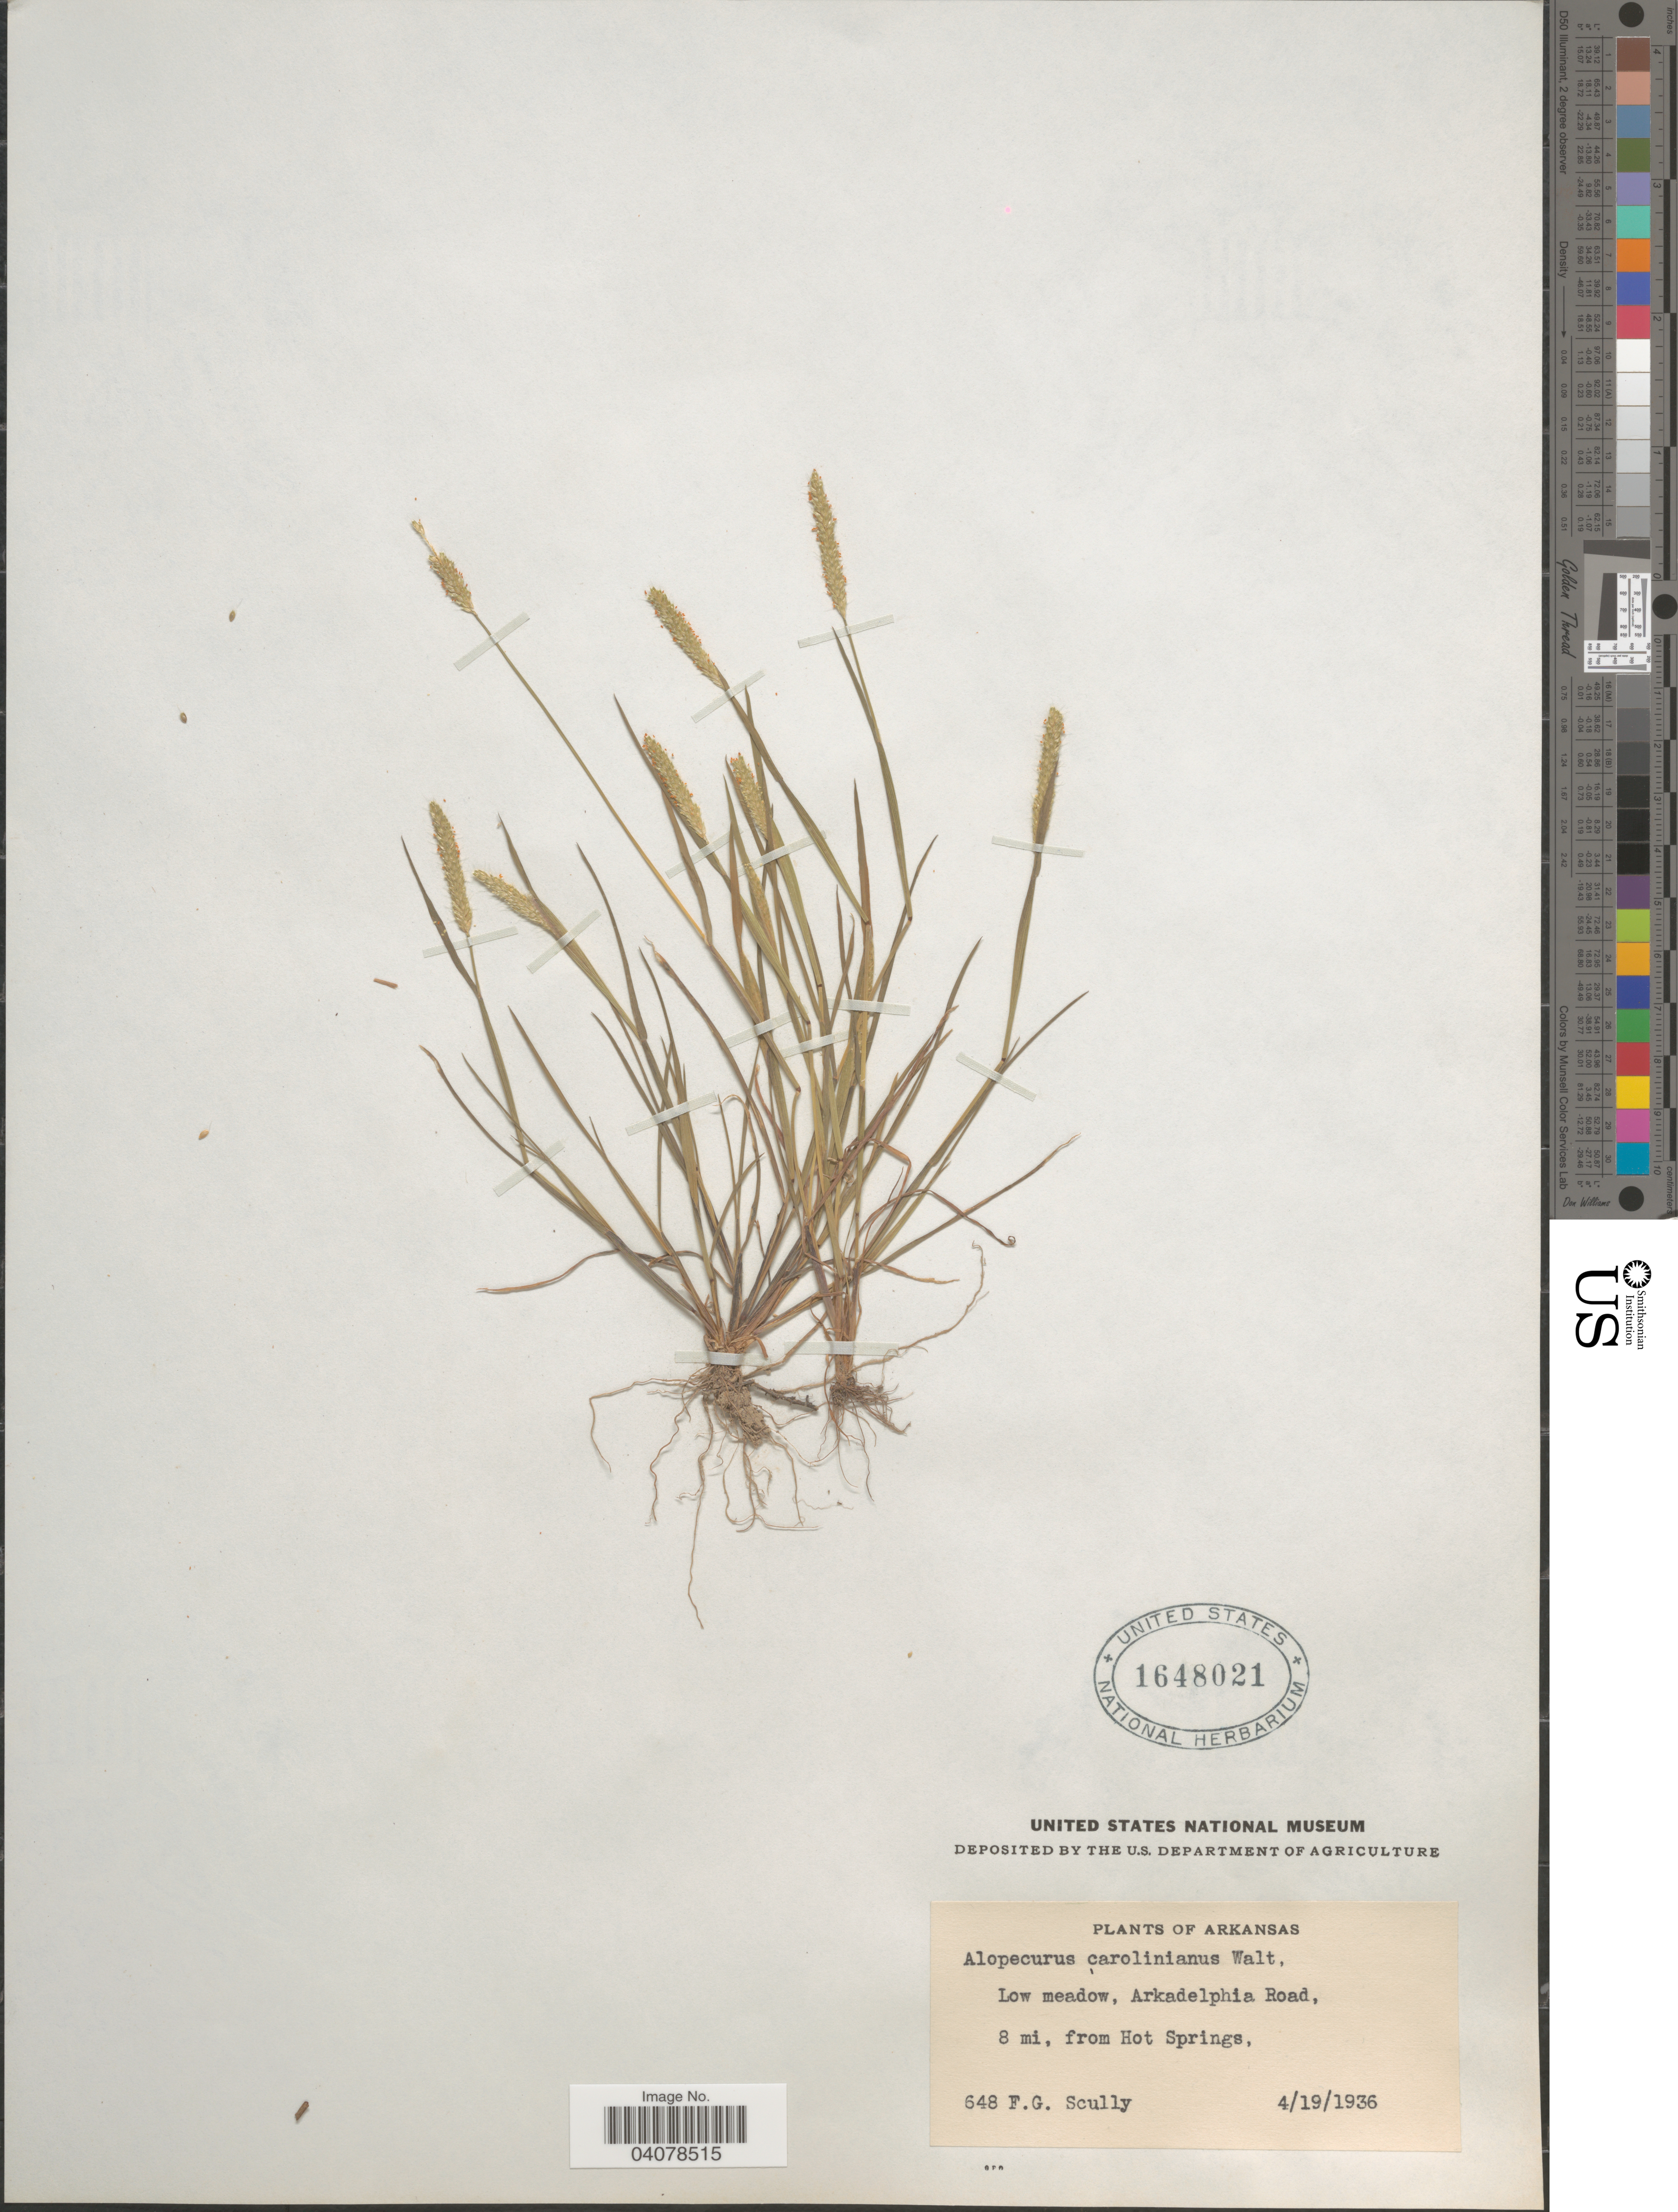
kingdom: Plantae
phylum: Tracheophyta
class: Liliopsida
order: Poales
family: Poaceae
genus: Alopecurus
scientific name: Alopecurus aequalis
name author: Sobol.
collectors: F. Scully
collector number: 648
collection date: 1936-04-19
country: United States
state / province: Arkansas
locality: Low meadow, Arkadelphia Road, 8 mi. from Hot Springs.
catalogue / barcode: US 1648021